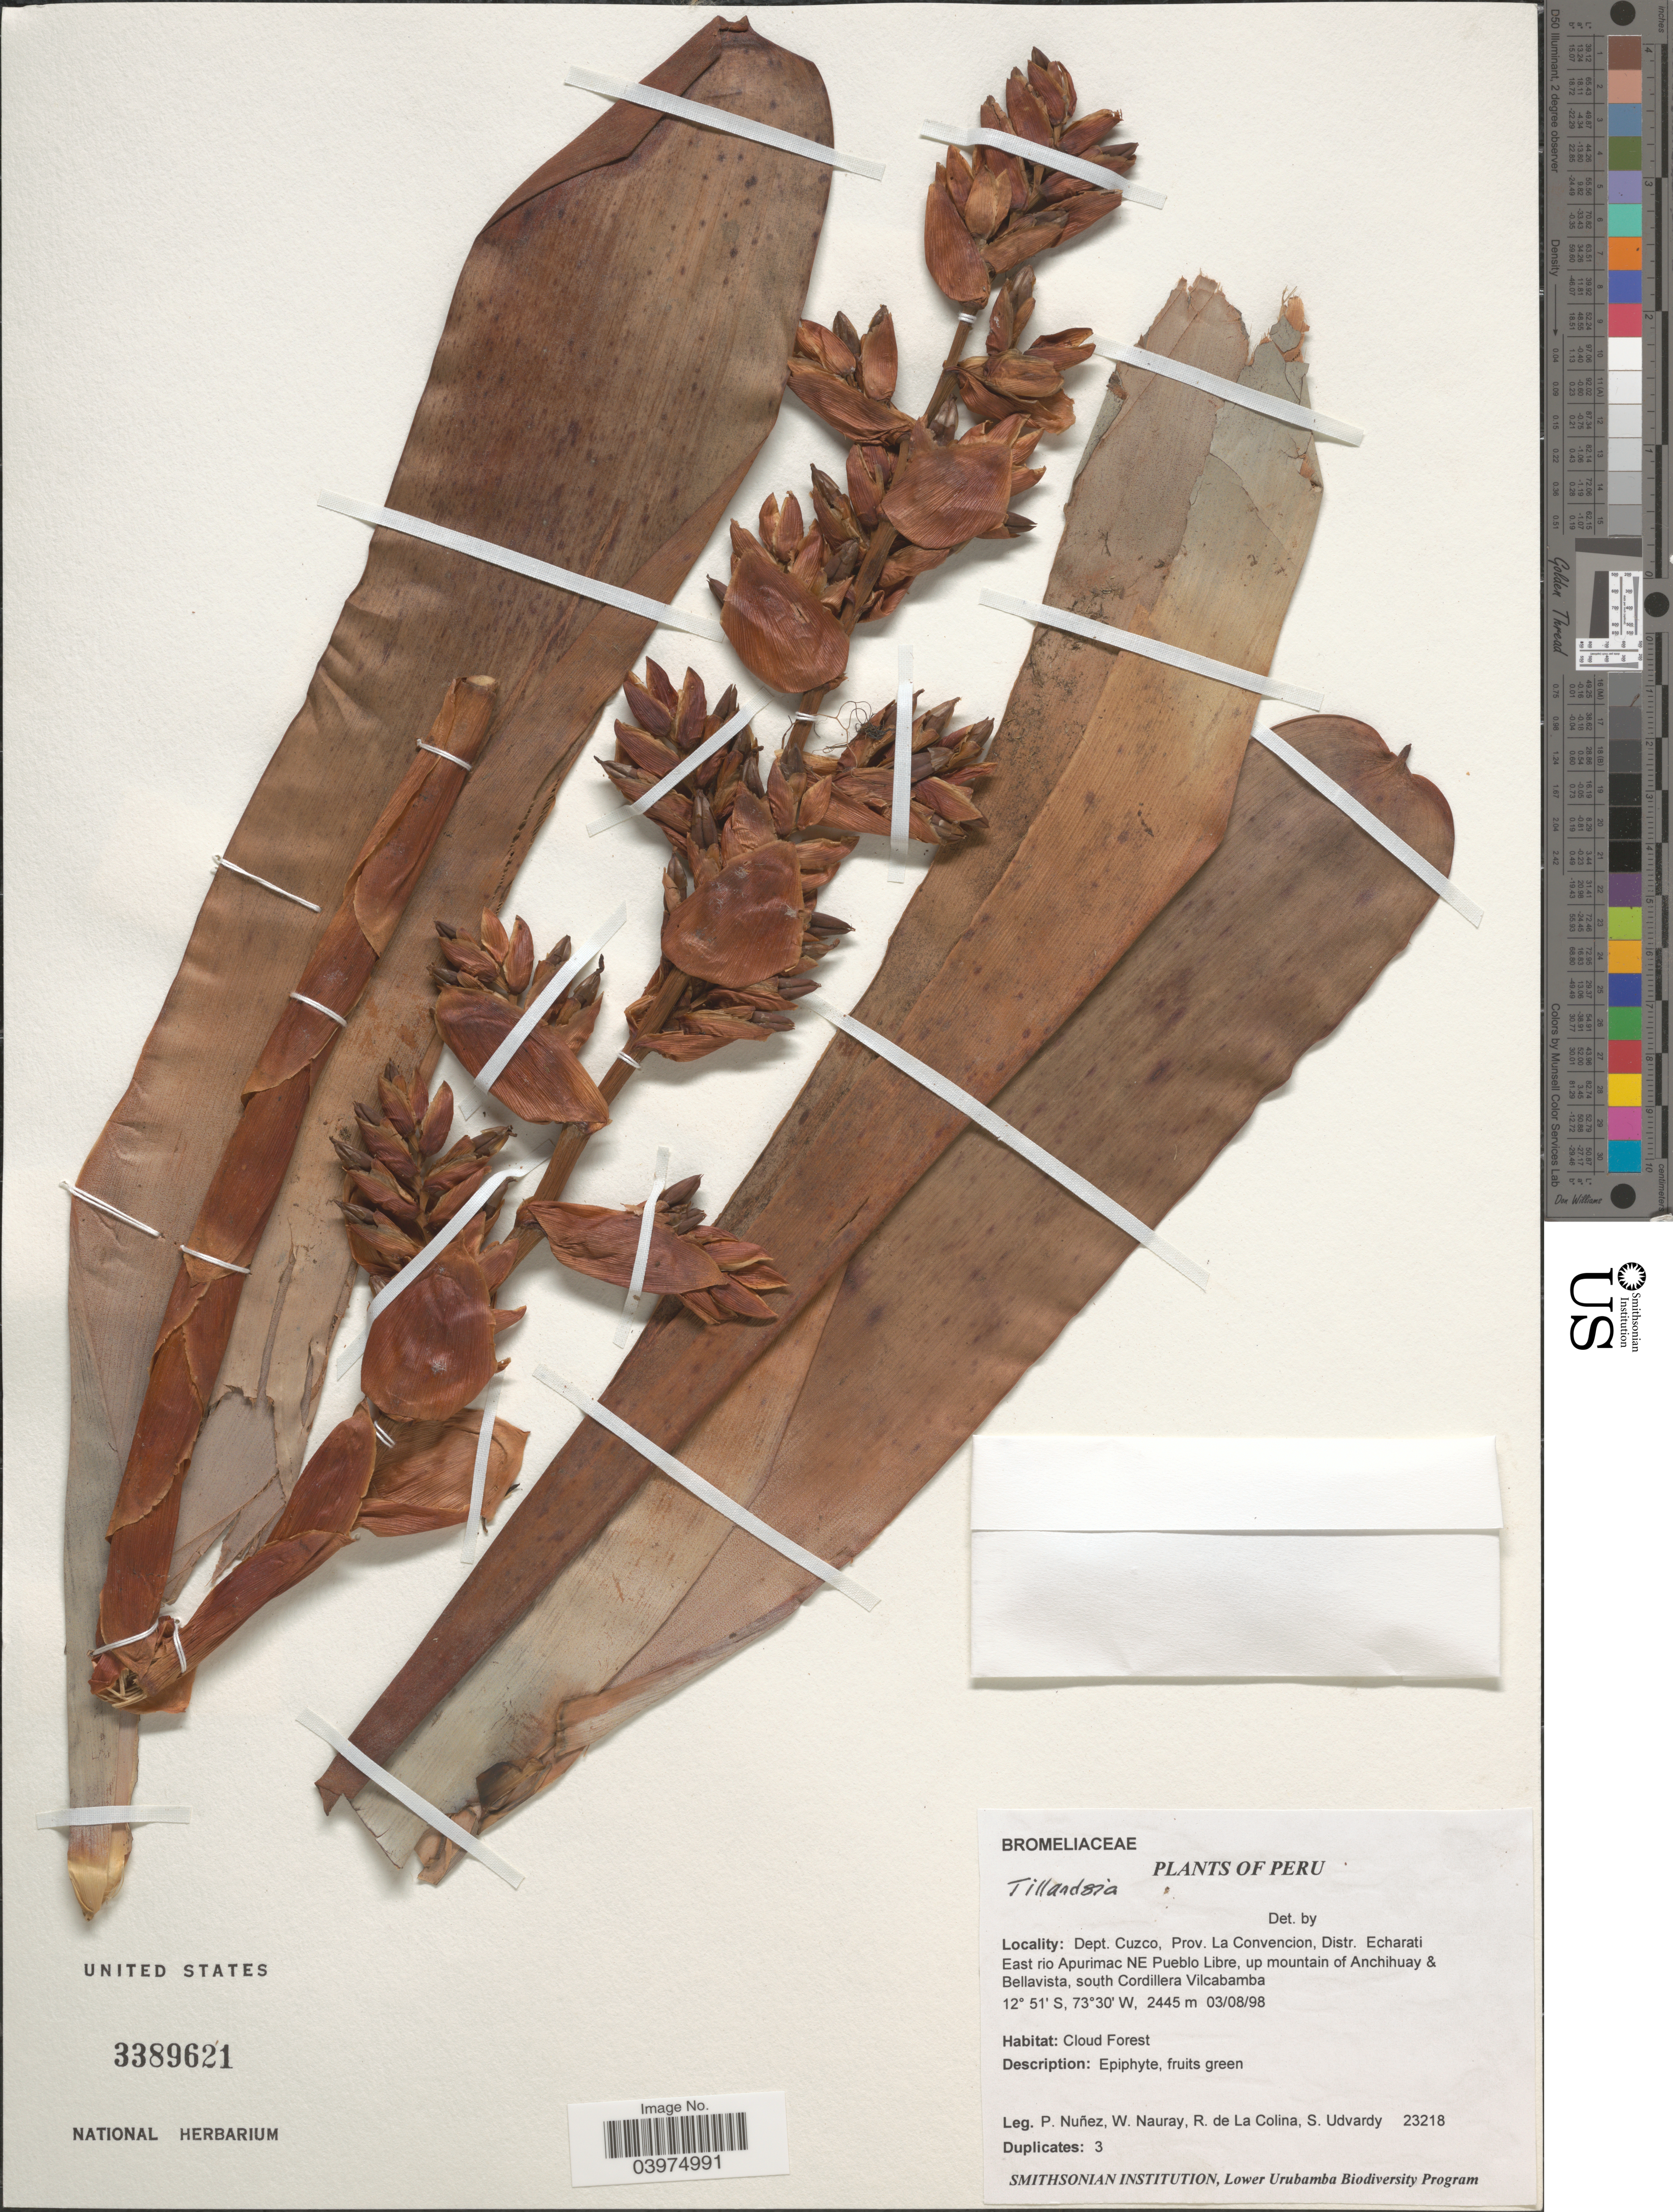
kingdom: Plantae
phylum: Tracheophyta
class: Liliopsida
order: Poales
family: Bromeliaceae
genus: Tillandsia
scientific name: Tillandsia sp.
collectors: P. Nuñez V., W. Nauray, R. de La Colina & S. Udvardy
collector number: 23218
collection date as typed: Transcribed d/m/y: 3/8/98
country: Peru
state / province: Cusco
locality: Dept. Cuzco, Prov. La Convencion, Distr. Echarati East rio Apurimac NE Pueblo Libre, up mountain of Anchihuay & Bellavista, south Cordillera Vilcabamba.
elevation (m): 2445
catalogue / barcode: US 3389621